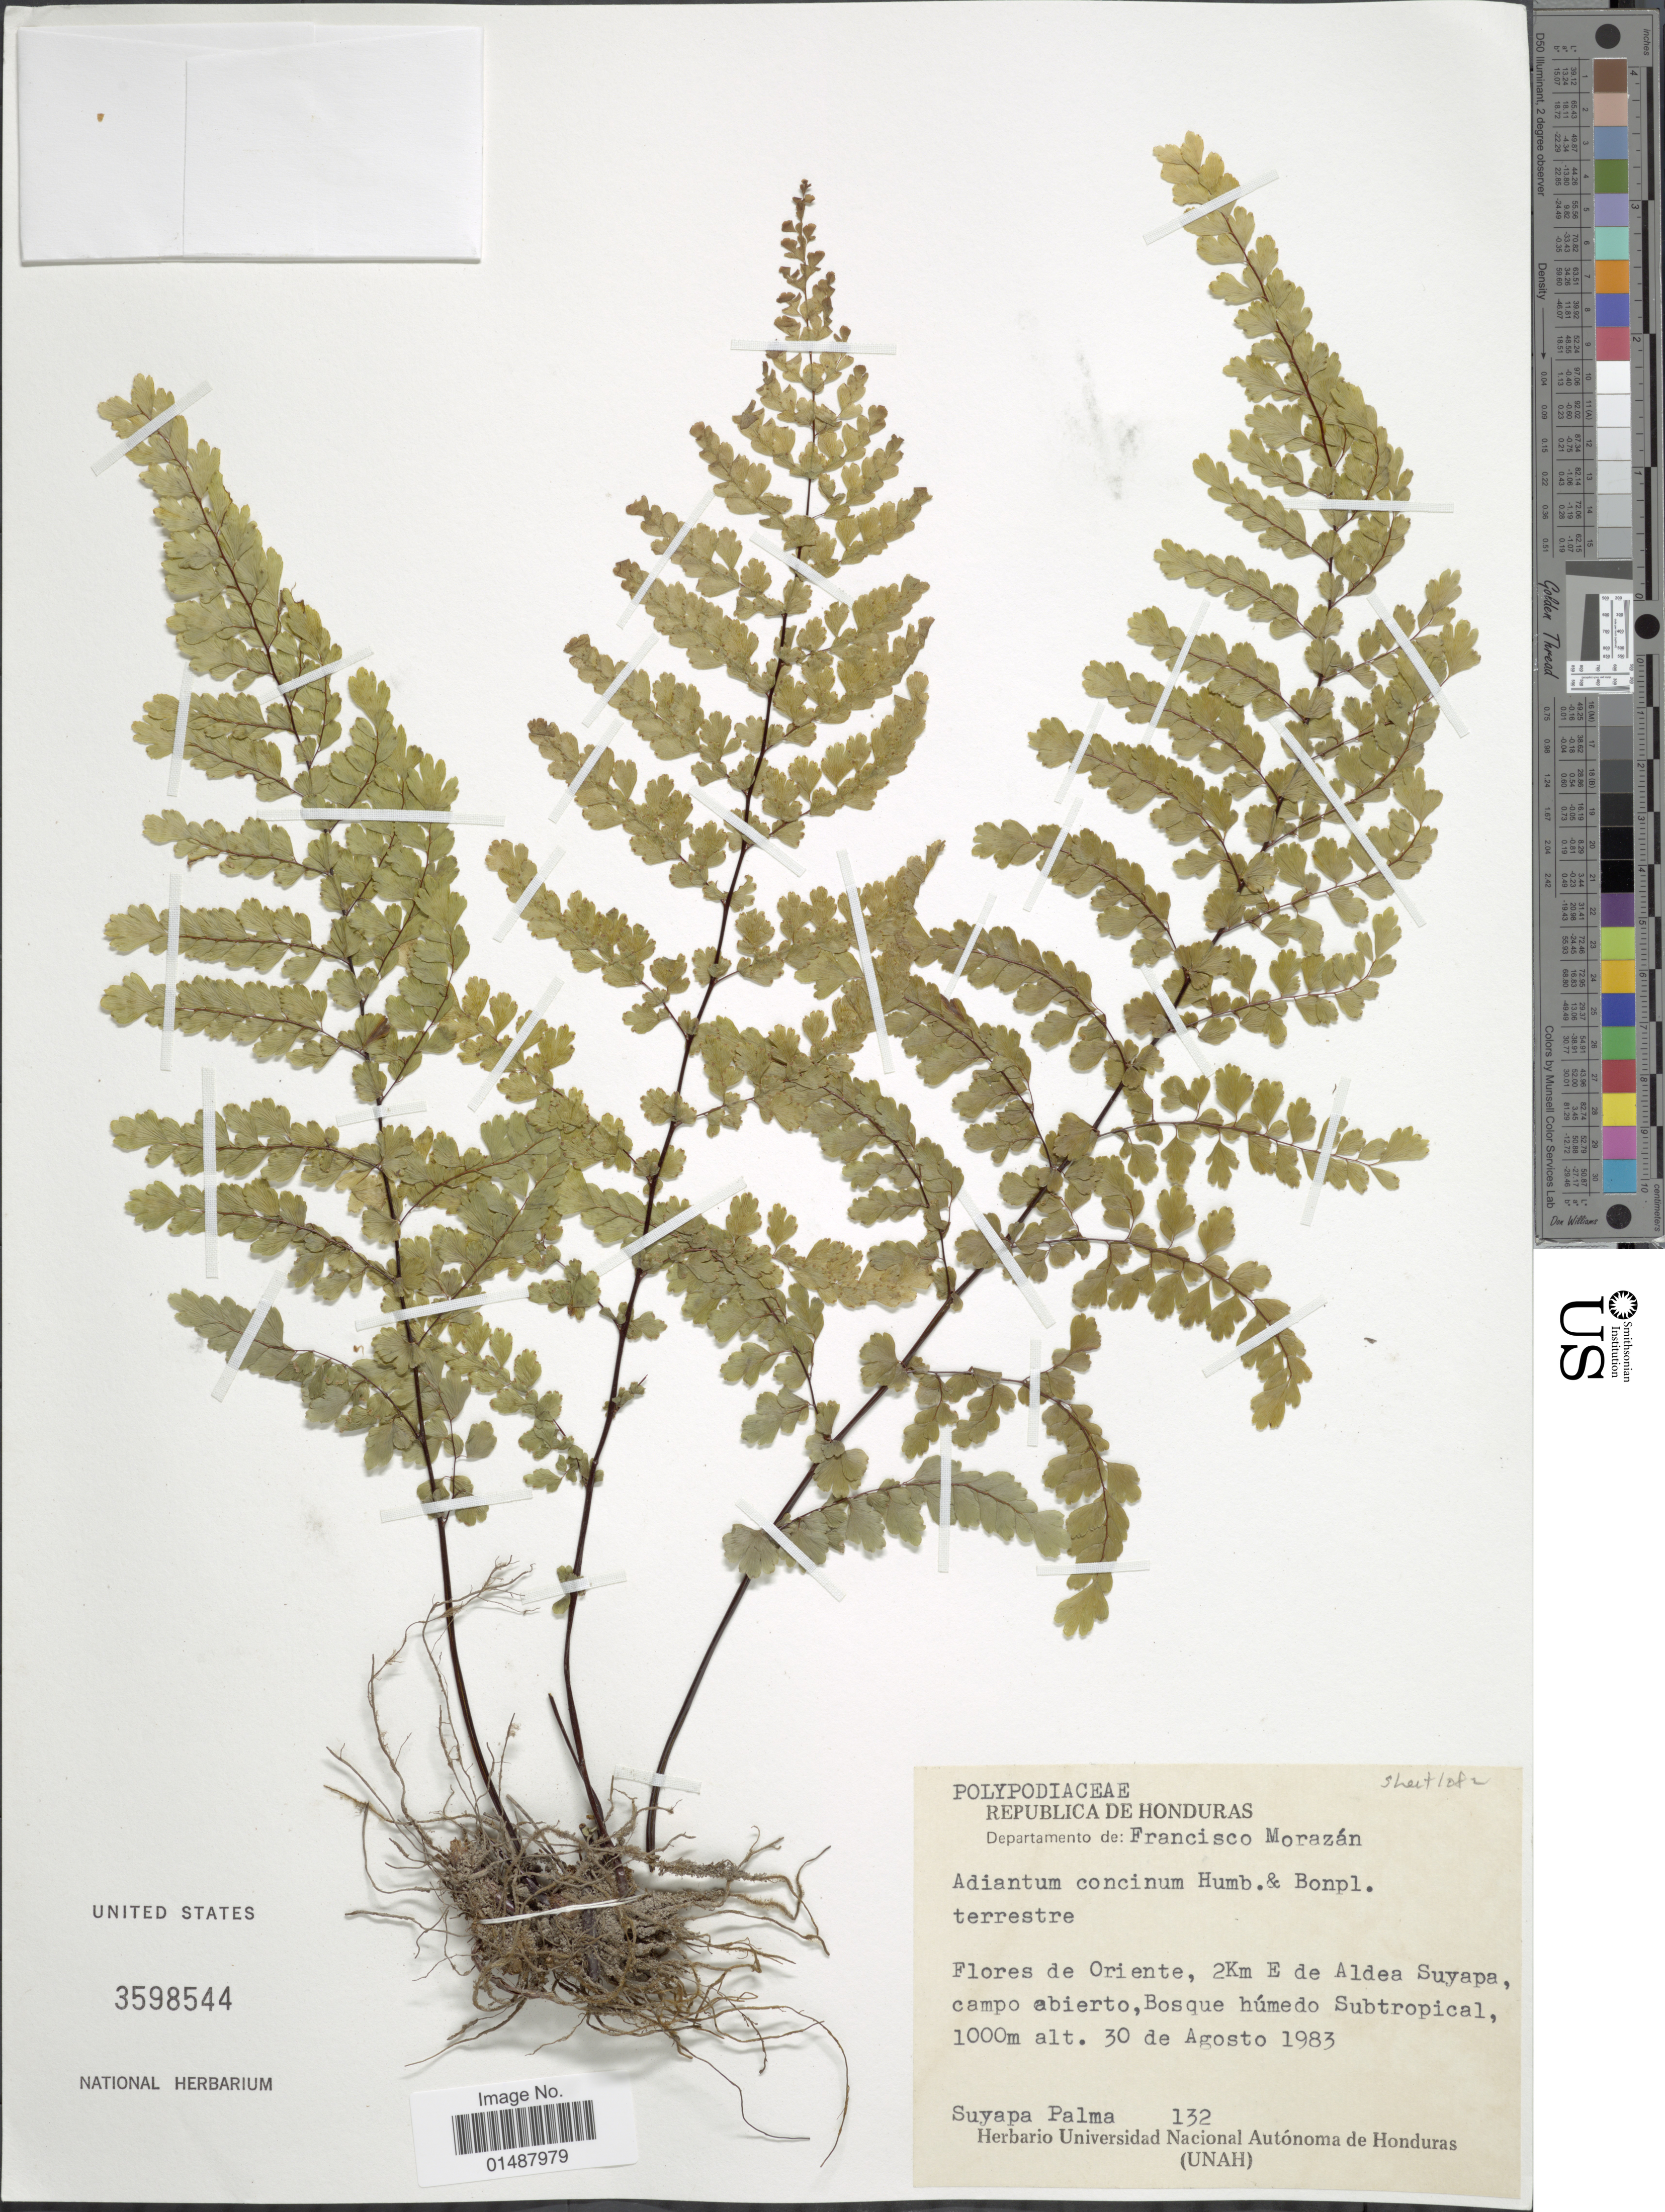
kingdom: Plantae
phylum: Tracheophyta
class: Polypodiopsida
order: Polypodiales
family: Pteridaceae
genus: Adiantum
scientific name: Adiantum concinnum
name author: Humb. & Bonpl. ex Willd.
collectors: S. Palma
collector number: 132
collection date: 1983-08-30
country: Honduras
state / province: Fco. Morazán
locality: Flores de Oriente, 2 Km E de Aldea Suyapa, campo abierto, Bosque humedo Subtropical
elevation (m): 1000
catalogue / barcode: US 3598544